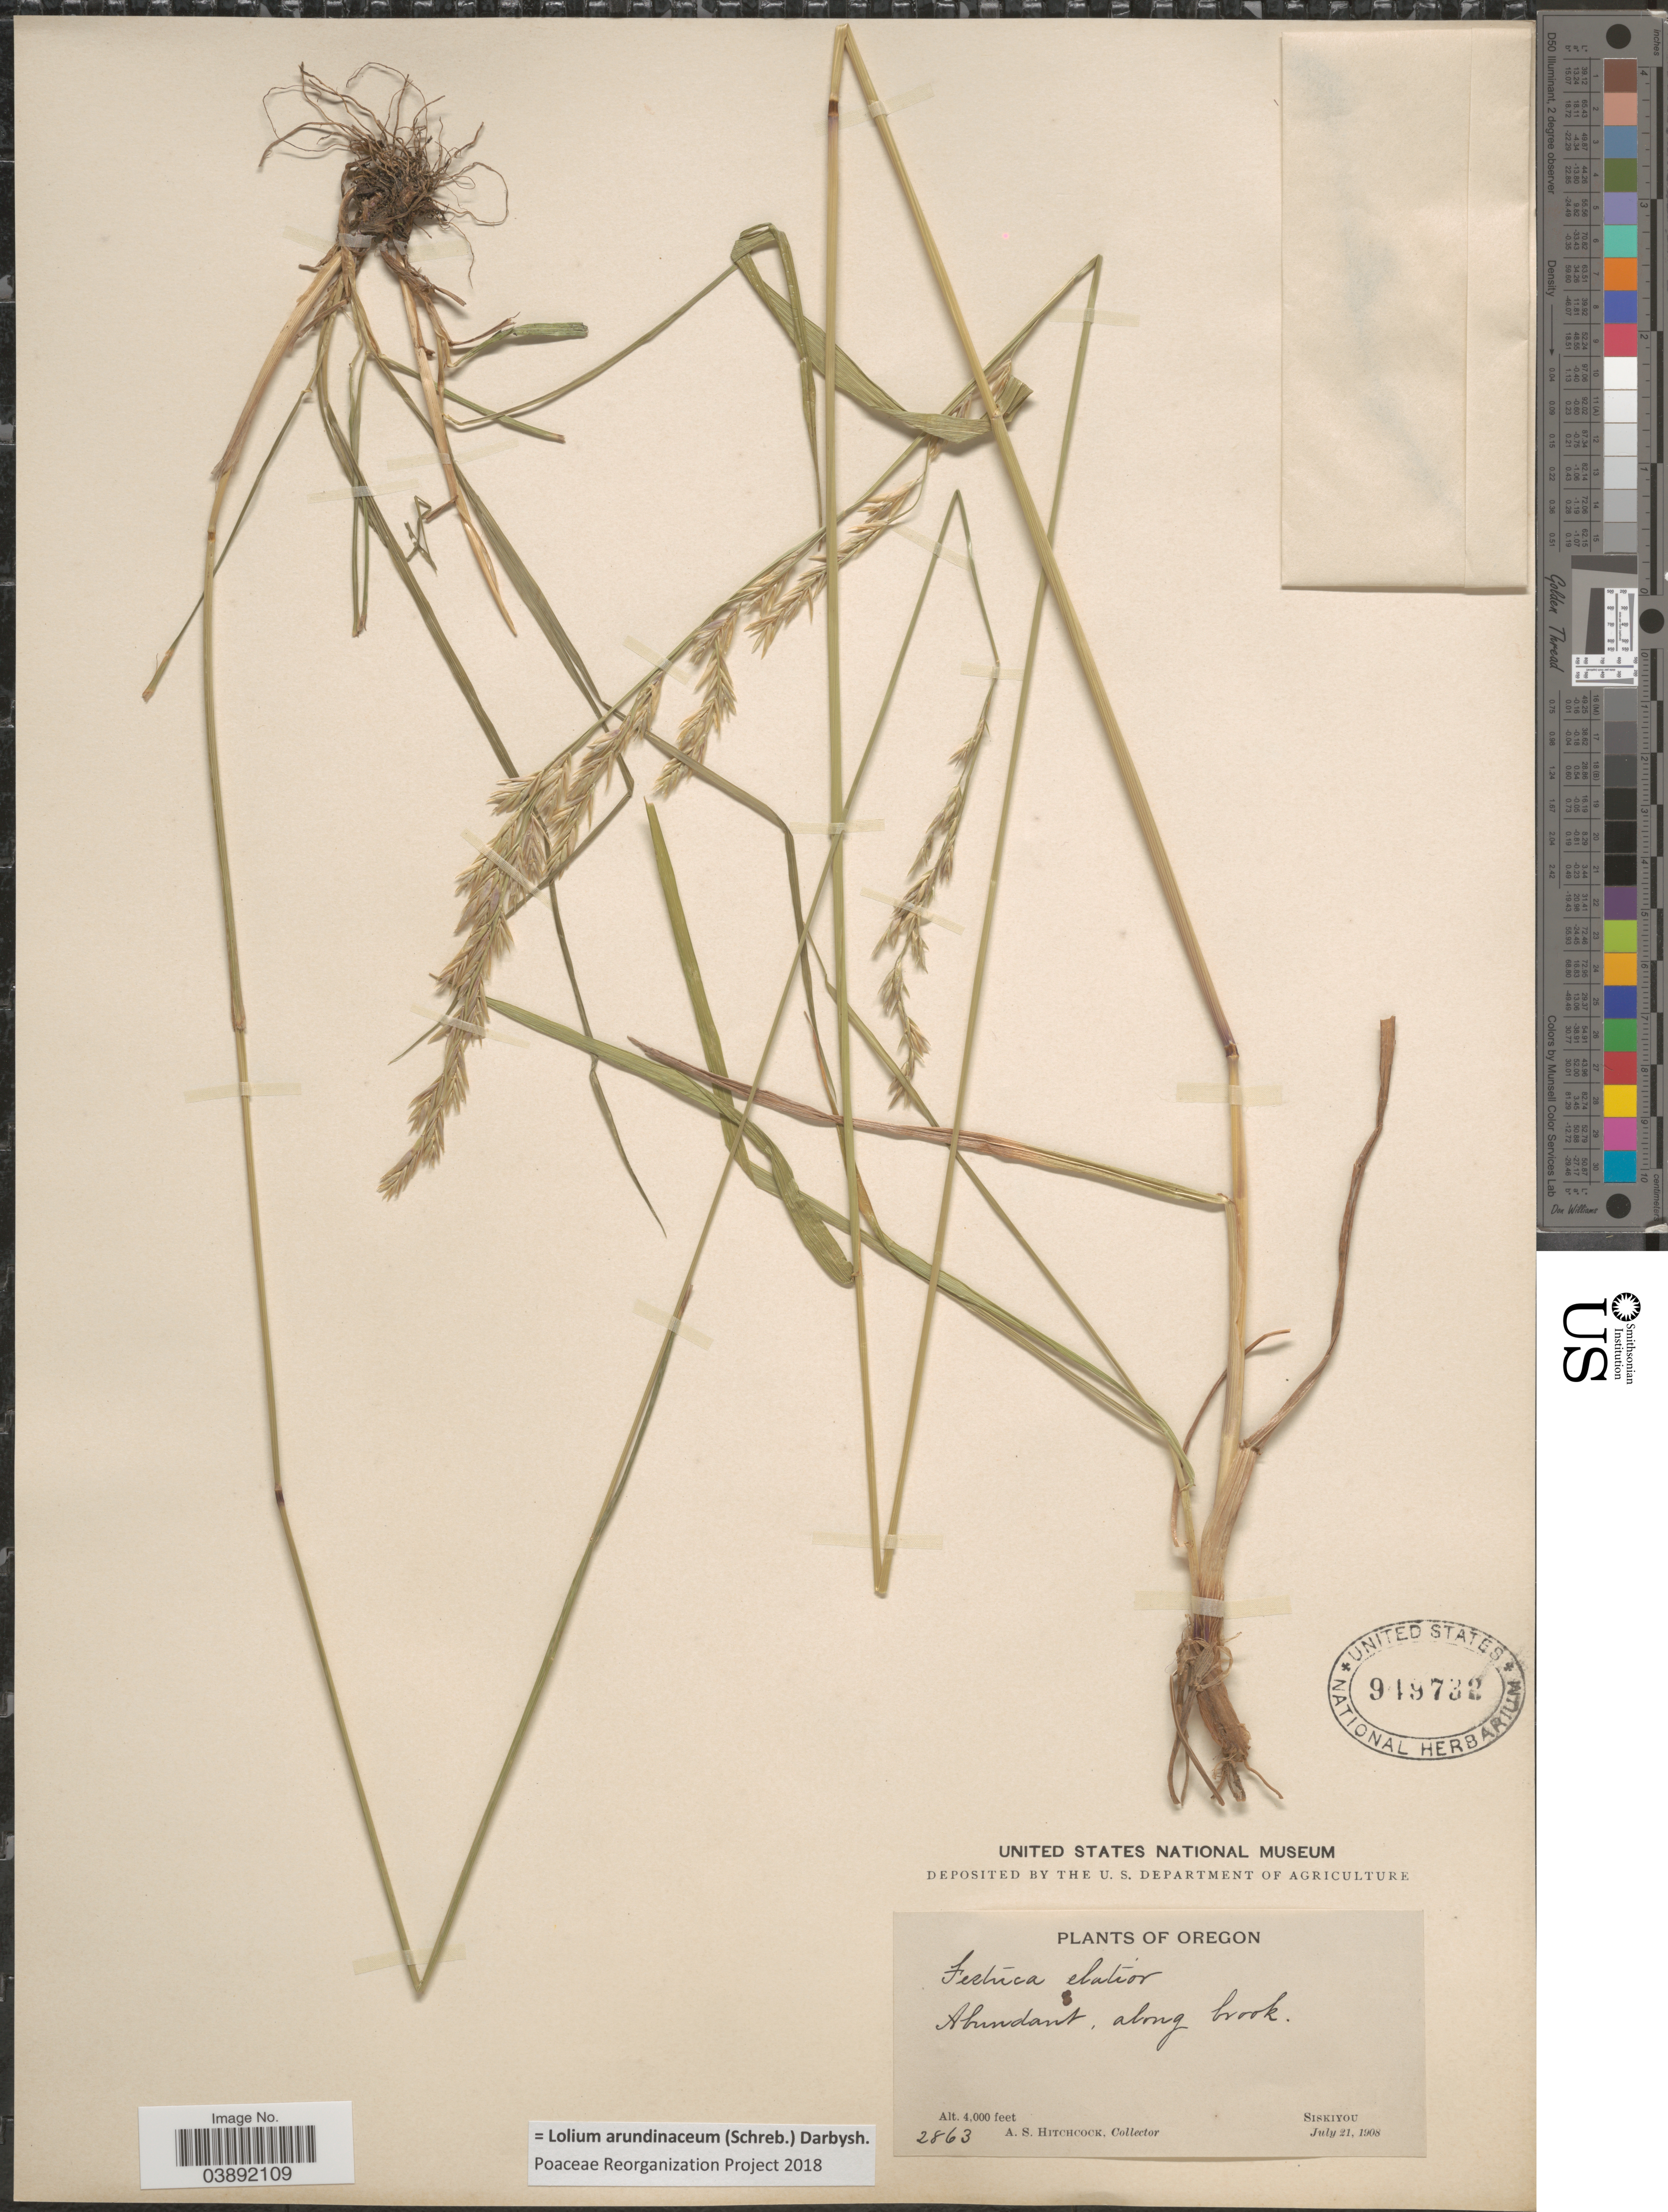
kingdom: Plantae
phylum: Tracheophyta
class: Liliopsida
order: Poales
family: Poaceae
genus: Lolium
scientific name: Lolium arundinaceum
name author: (Schreb.) Darbysh.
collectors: A. S. Hitchcock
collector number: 2863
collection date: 1908-07-21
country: United States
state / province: Oregon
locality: Siskiyou.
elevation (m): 1219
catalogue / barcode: US 949732